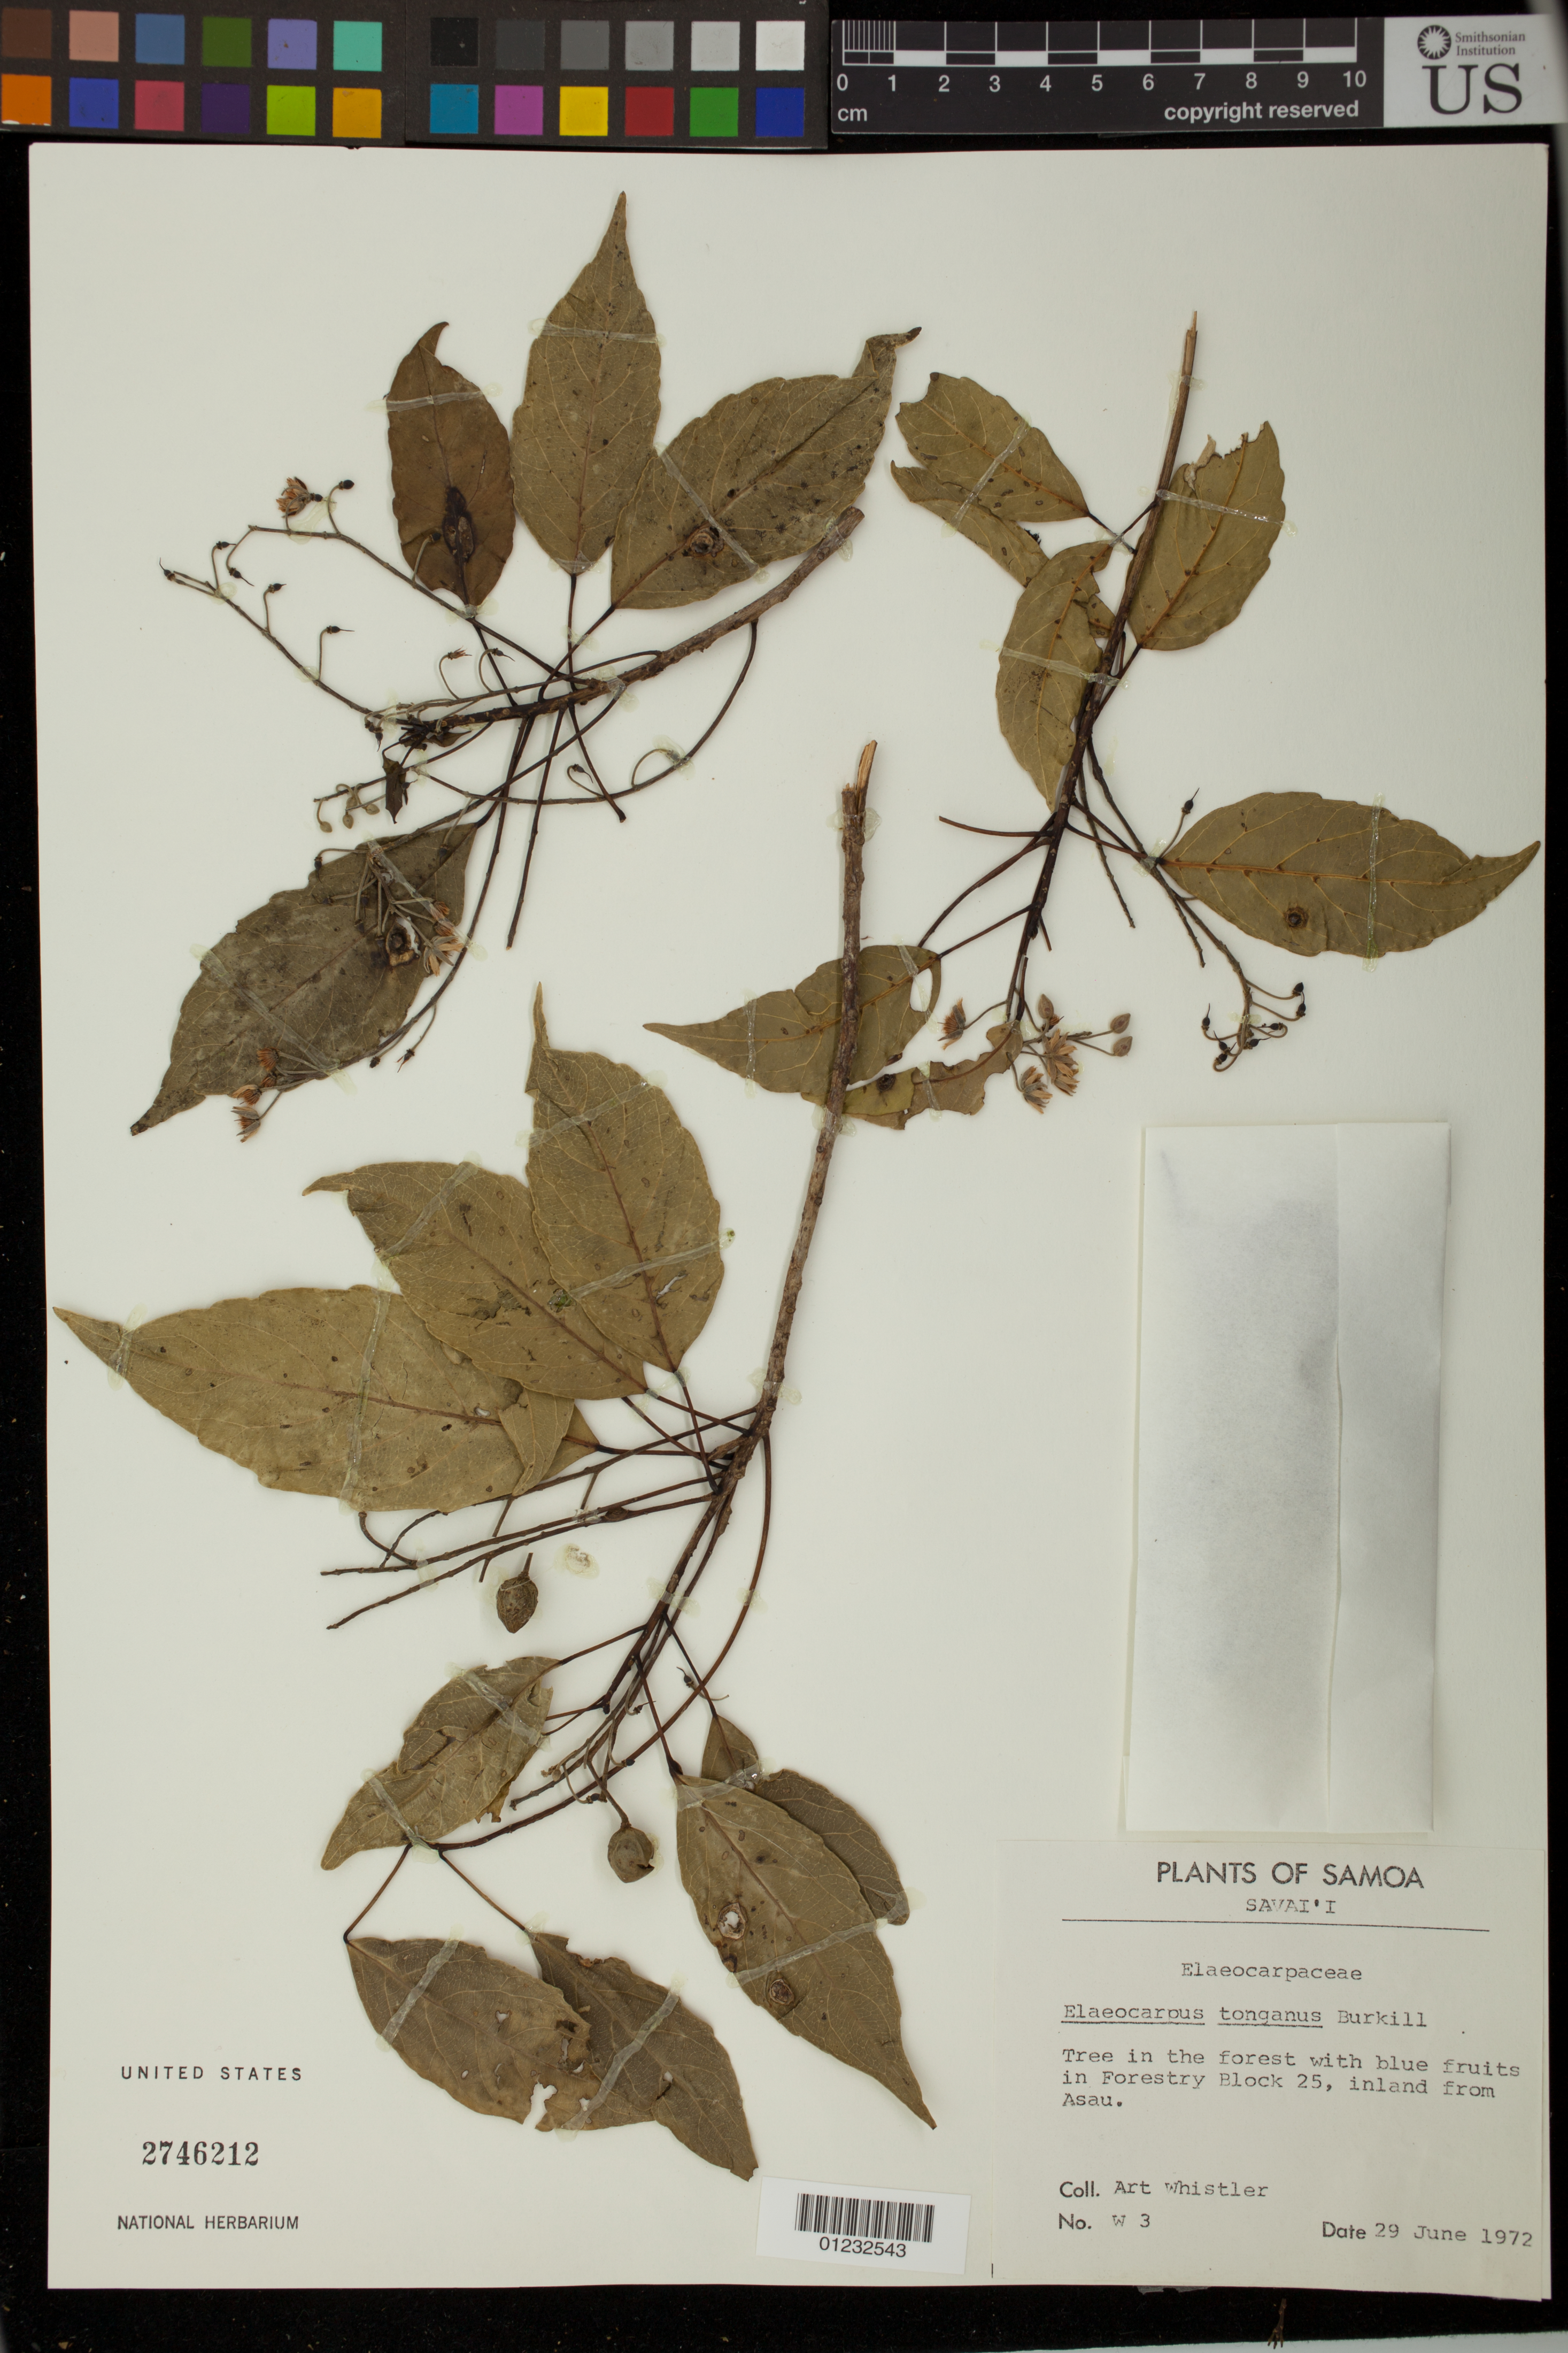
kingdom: Plantae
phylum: Tracheophyta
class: Magnoliopsida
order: Oxalidales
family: Elaeocarpaceae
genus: Elaeocarpus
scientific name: Elaeocarpus tonganus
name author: Burkill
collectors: A. Whistler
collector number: W 3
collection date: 1972-06-29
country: Samoa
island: Savai'i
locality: Inland from Asau, In forest block 25.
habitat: Forest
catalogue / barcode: US 2746212